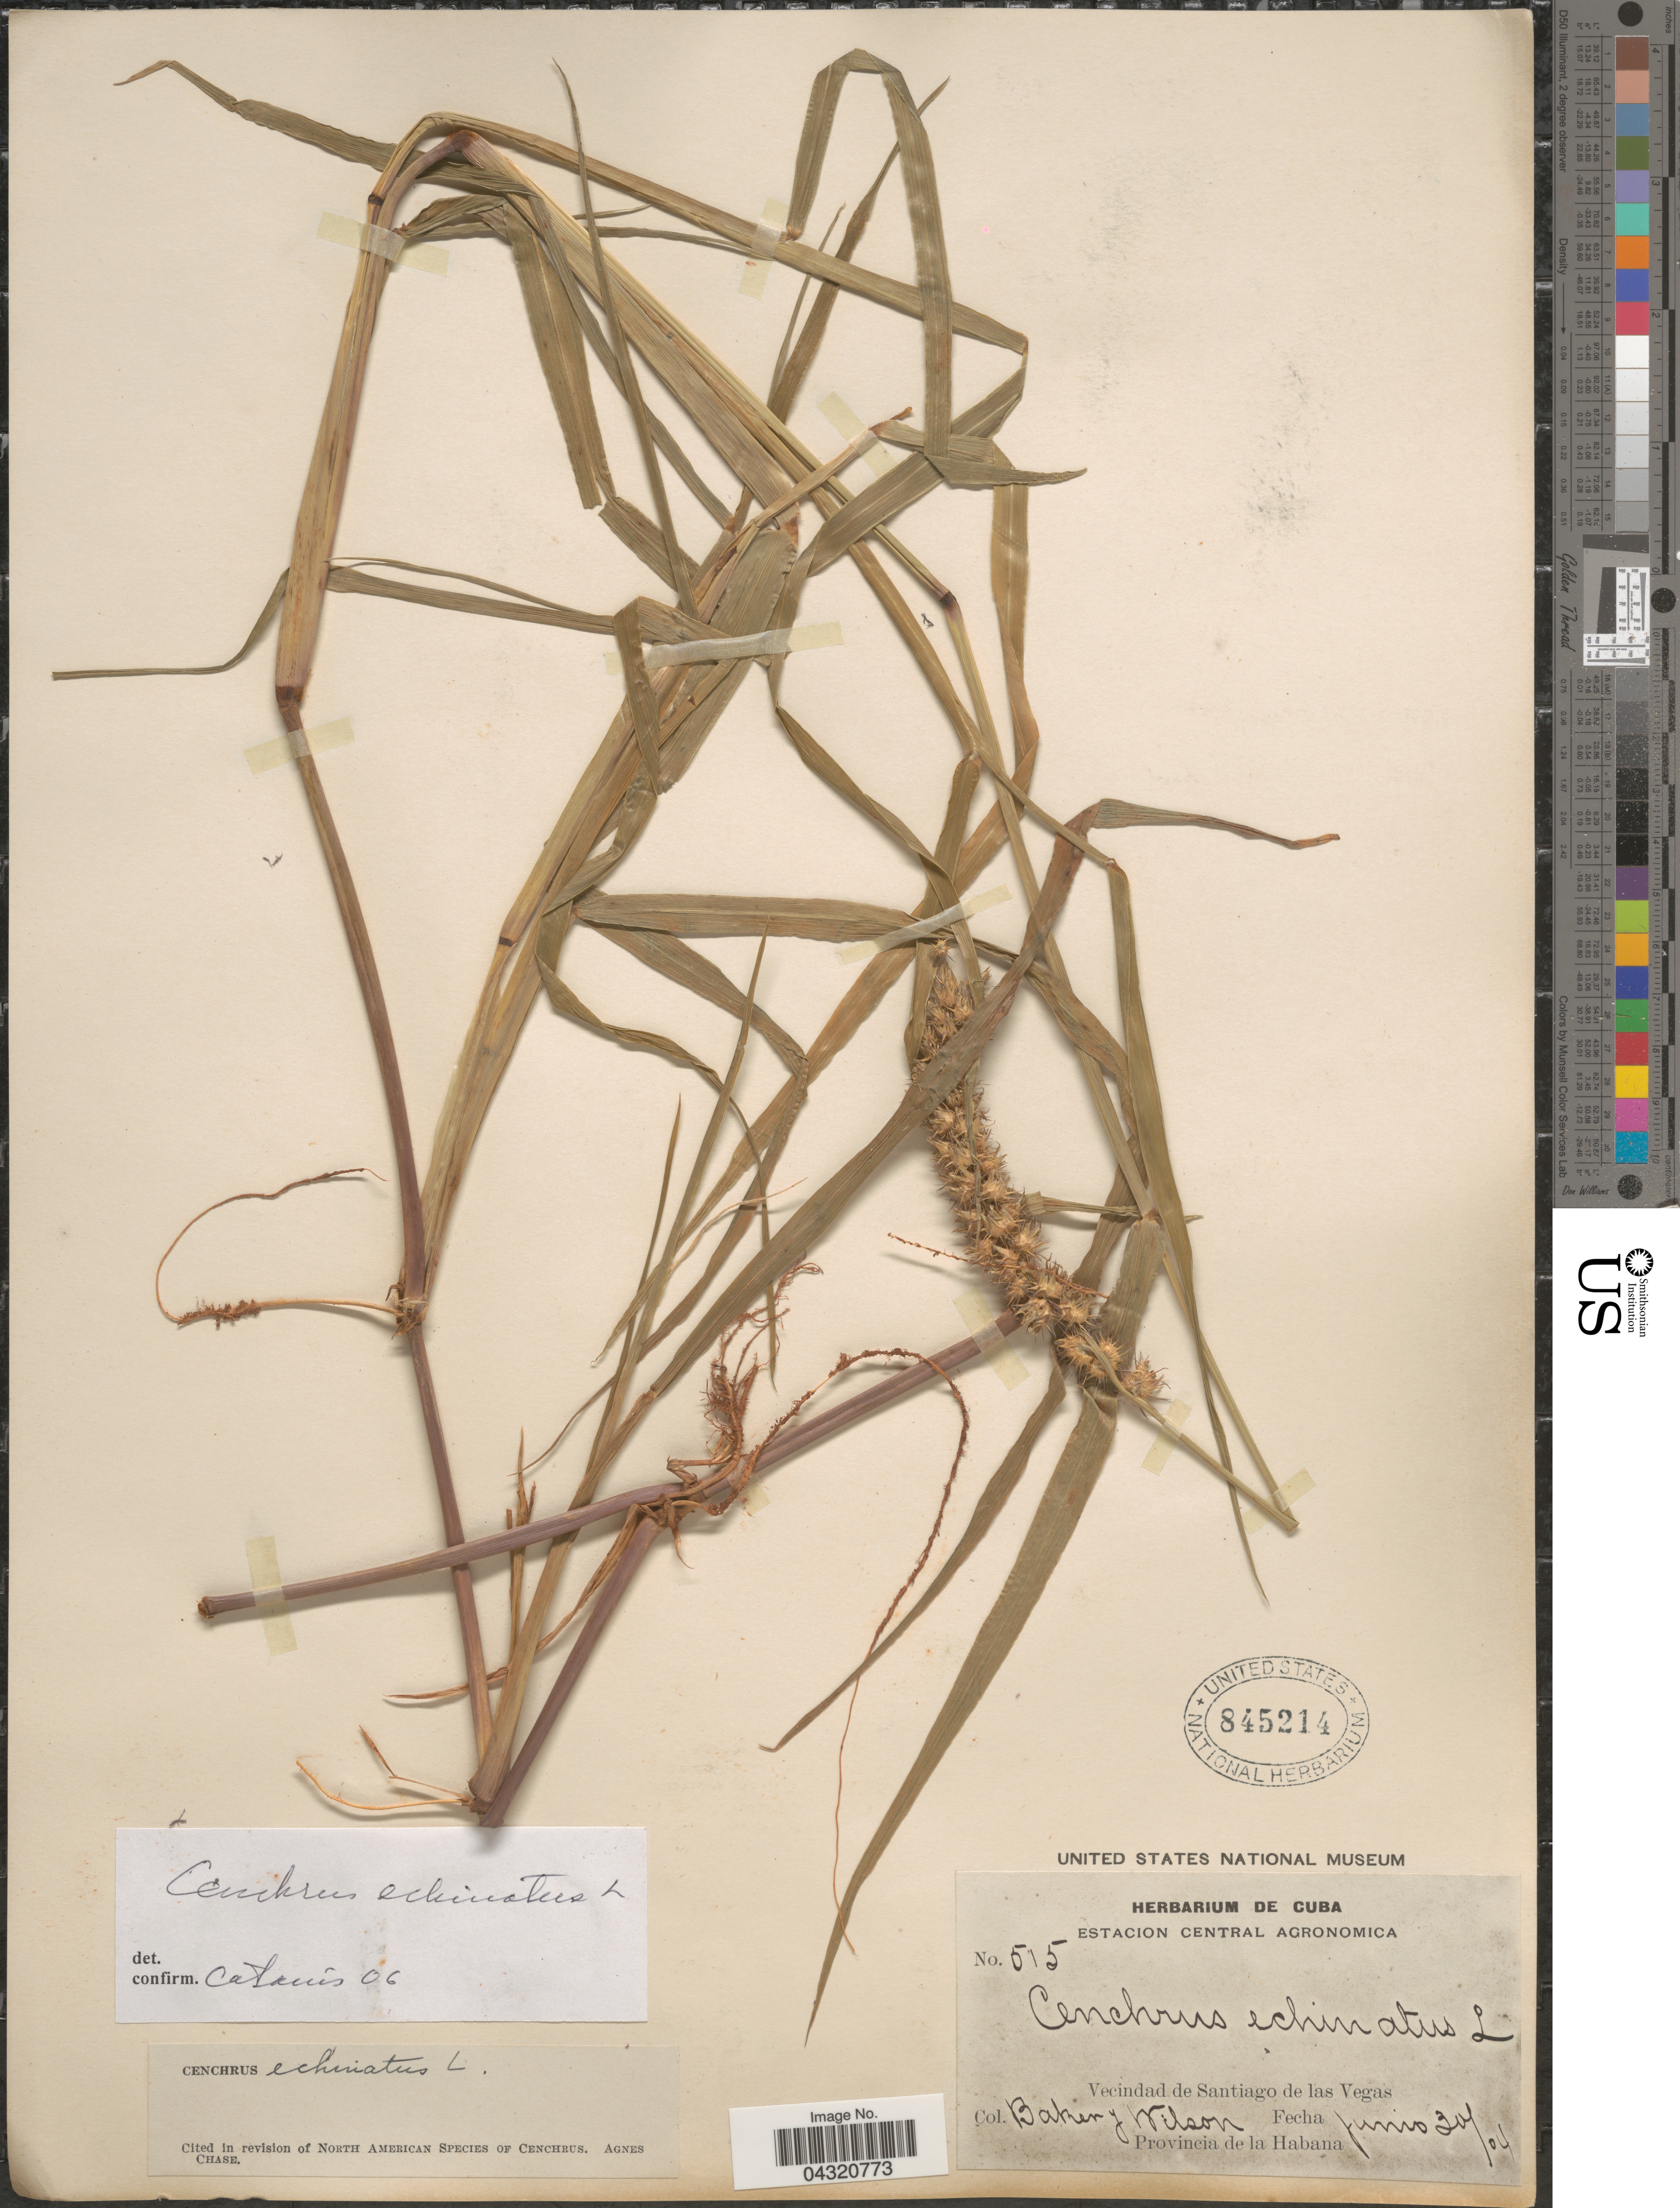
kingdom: Plantae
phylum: Tracheophyta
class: Liliopsida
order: Poales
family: Poaceae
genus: Cenchrus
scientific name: Cenchrus echinatus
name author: L.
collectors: -- Baker & -- Wilson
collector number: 515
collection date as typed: Transcribed d/m/y: 30/6/4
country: Cuba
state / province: La Habana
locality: Vecindad de Santiago de las Vegas.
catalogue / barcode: US 845214